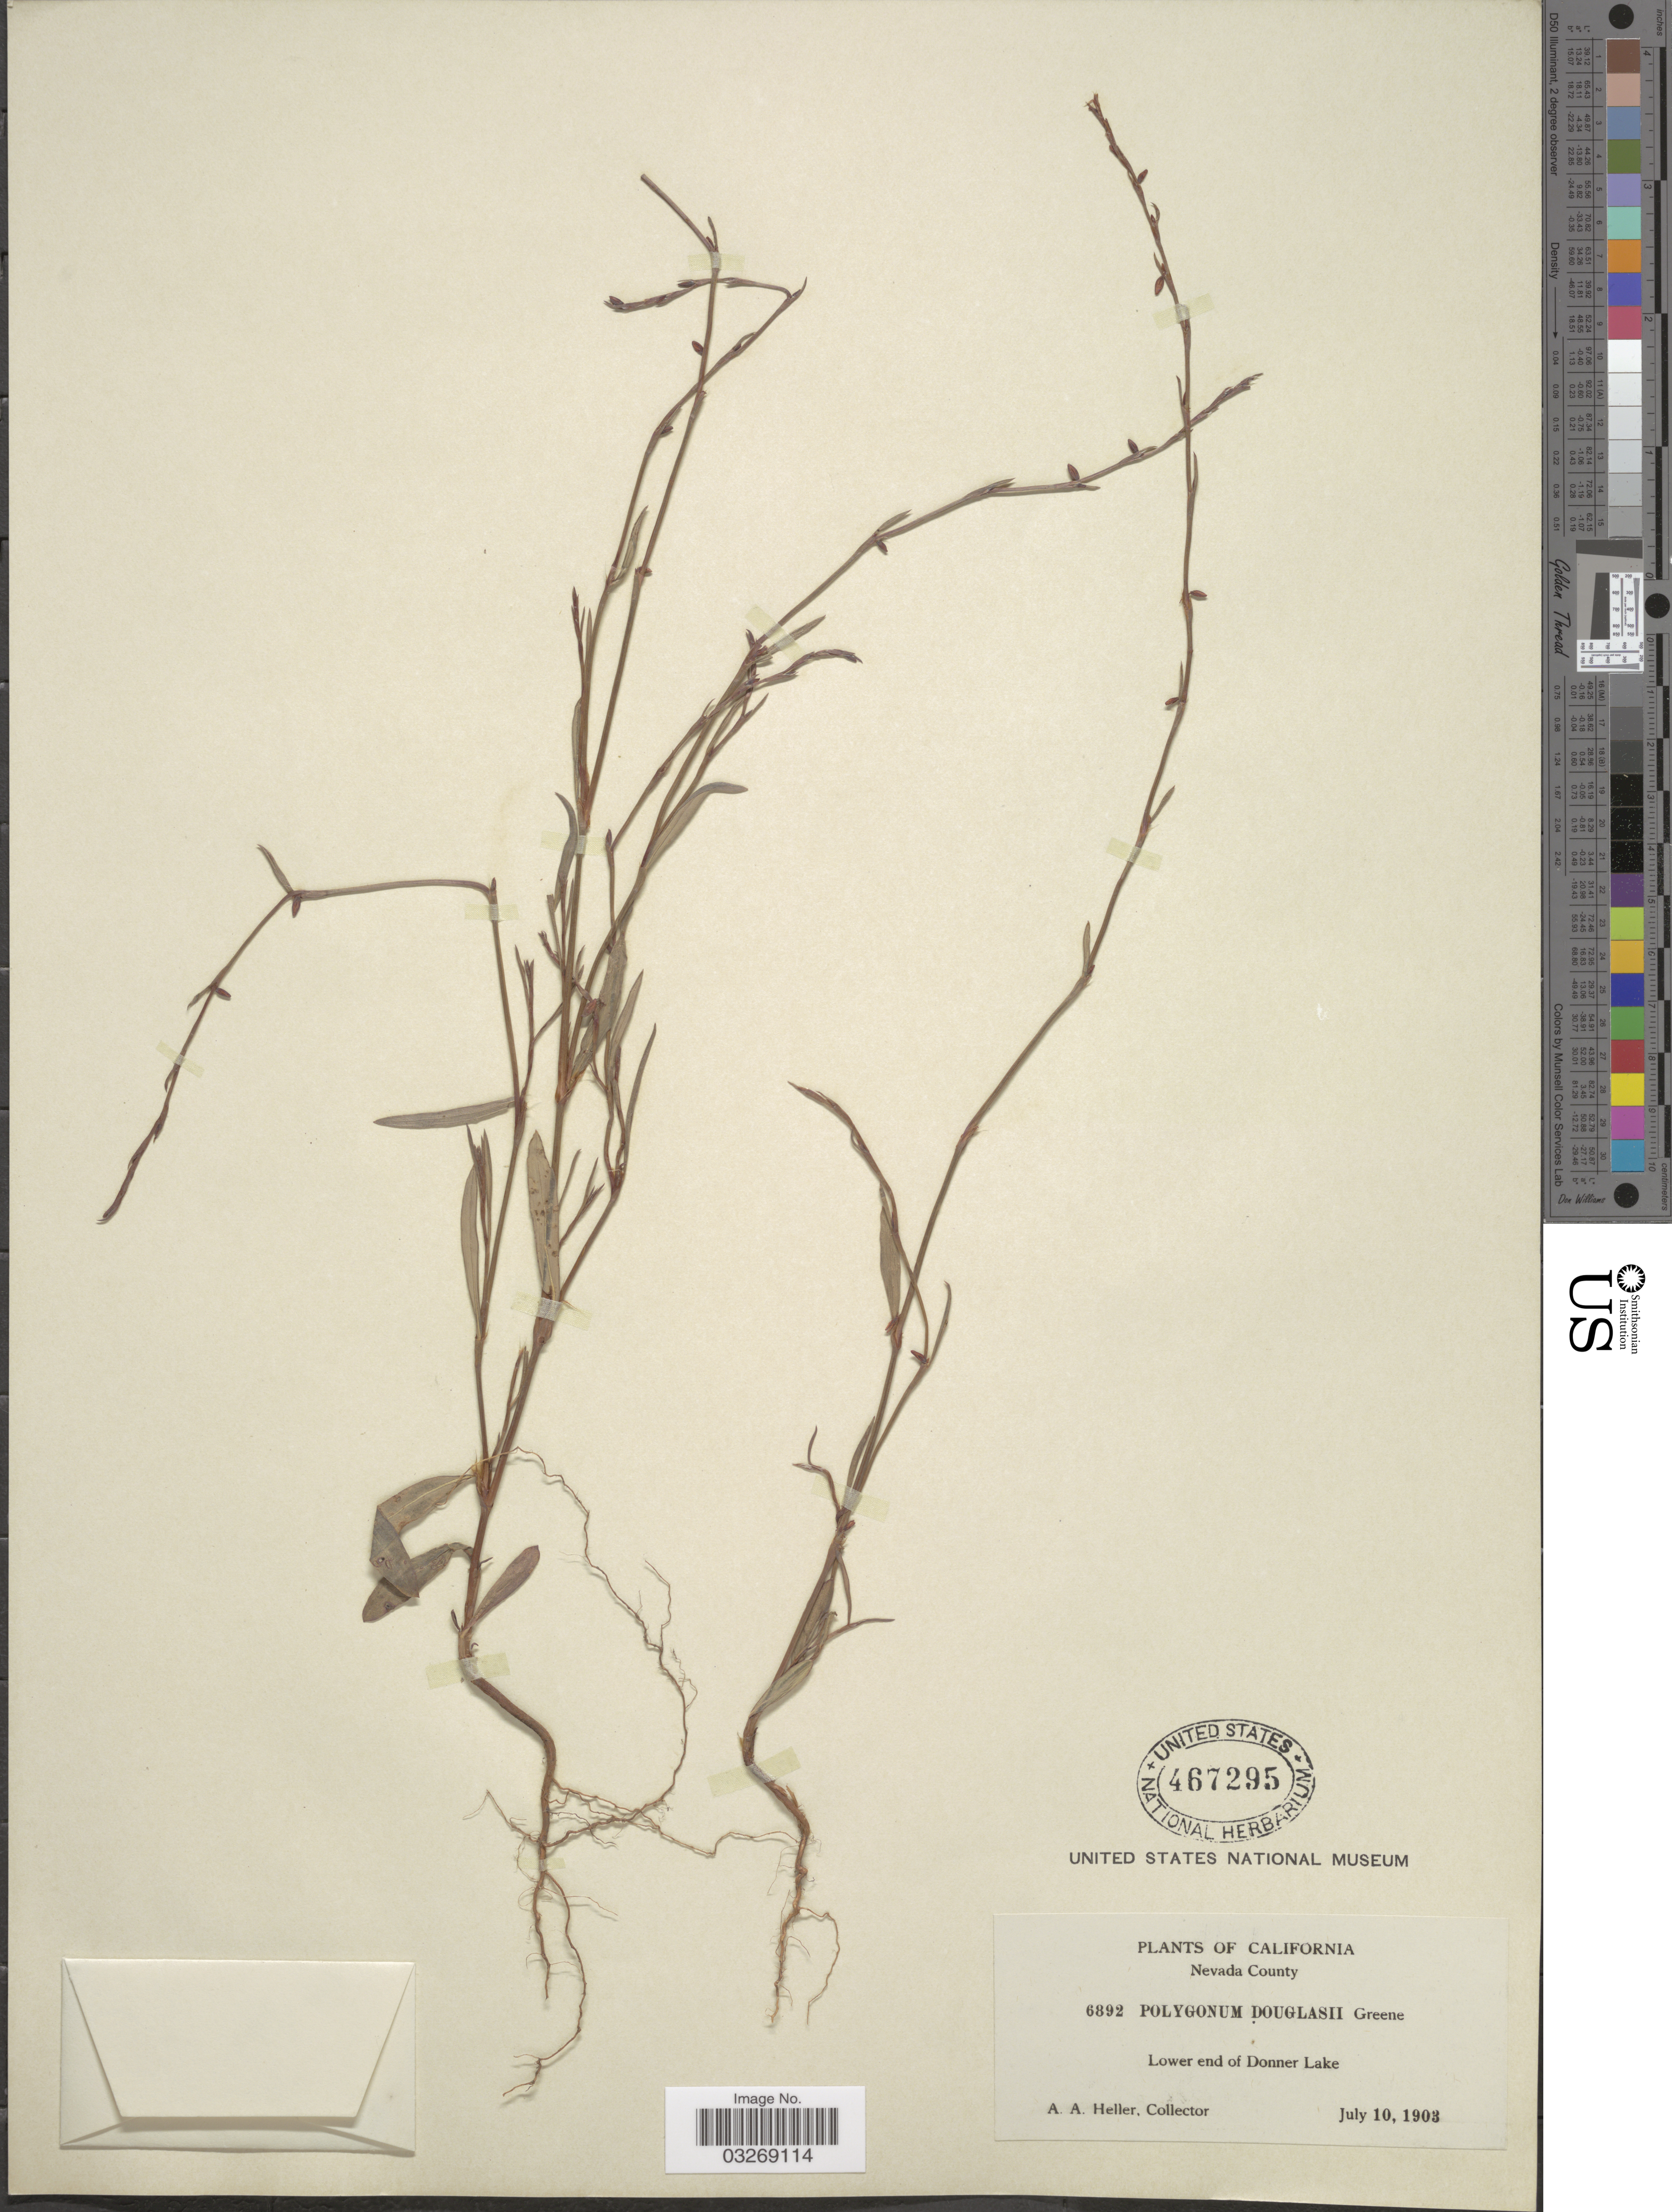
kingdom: Plantae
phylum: Tracheophyta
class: Magnoliopsida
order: Caryophyllales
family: Polygonaceae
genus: Polygonum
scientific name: Polygonum douglasii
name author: Greene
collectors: A. A. Heller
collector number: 6892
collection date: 1903-07-10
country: United States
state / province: California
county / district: Nevada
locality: Nevada County. Lower end of Donner Lake.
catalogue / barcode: US 467295